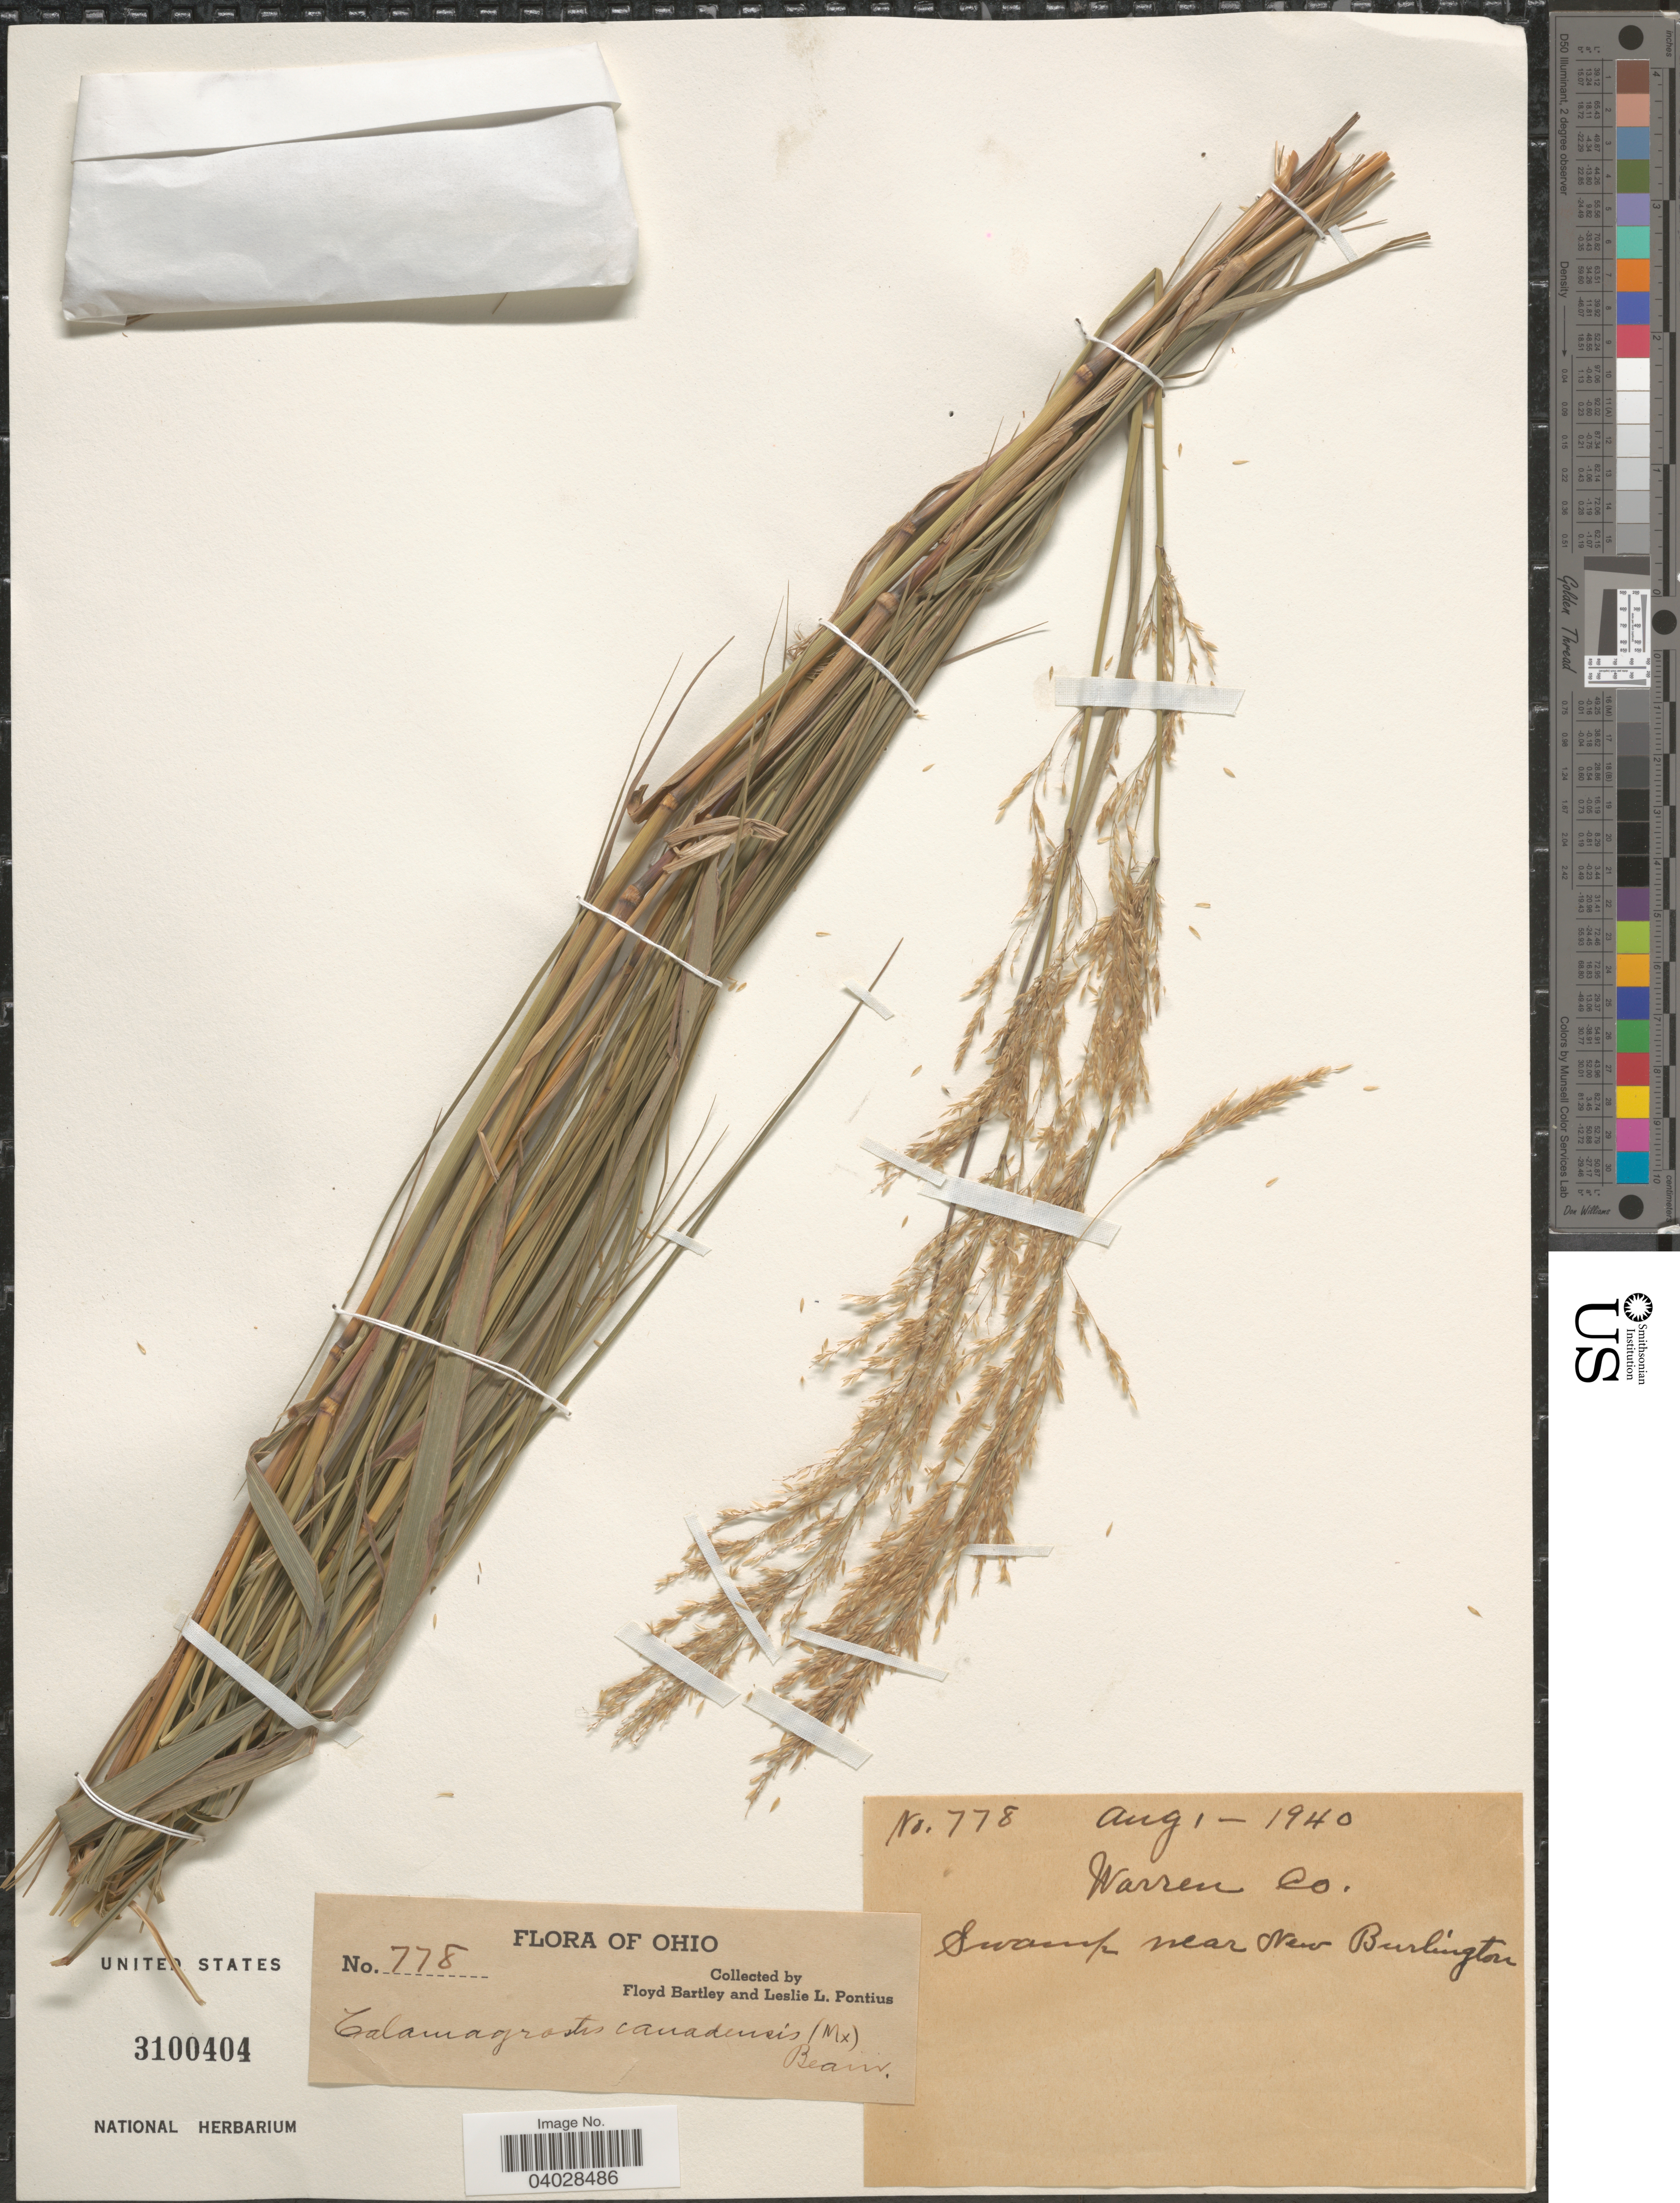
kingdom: Plantae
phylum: Tracheophyta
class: Liliopsida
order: Poales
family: Poaceae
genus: Calamagrostis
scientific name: Calamagrostis canadensis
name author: (Michx.) P. Beauv.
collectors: F. Bartley & L. Pontius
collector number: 778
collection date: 1940-08-01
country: United States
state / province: Ohio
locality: Warren Co. Swamp near New Burlington.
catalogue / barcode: US 3100404